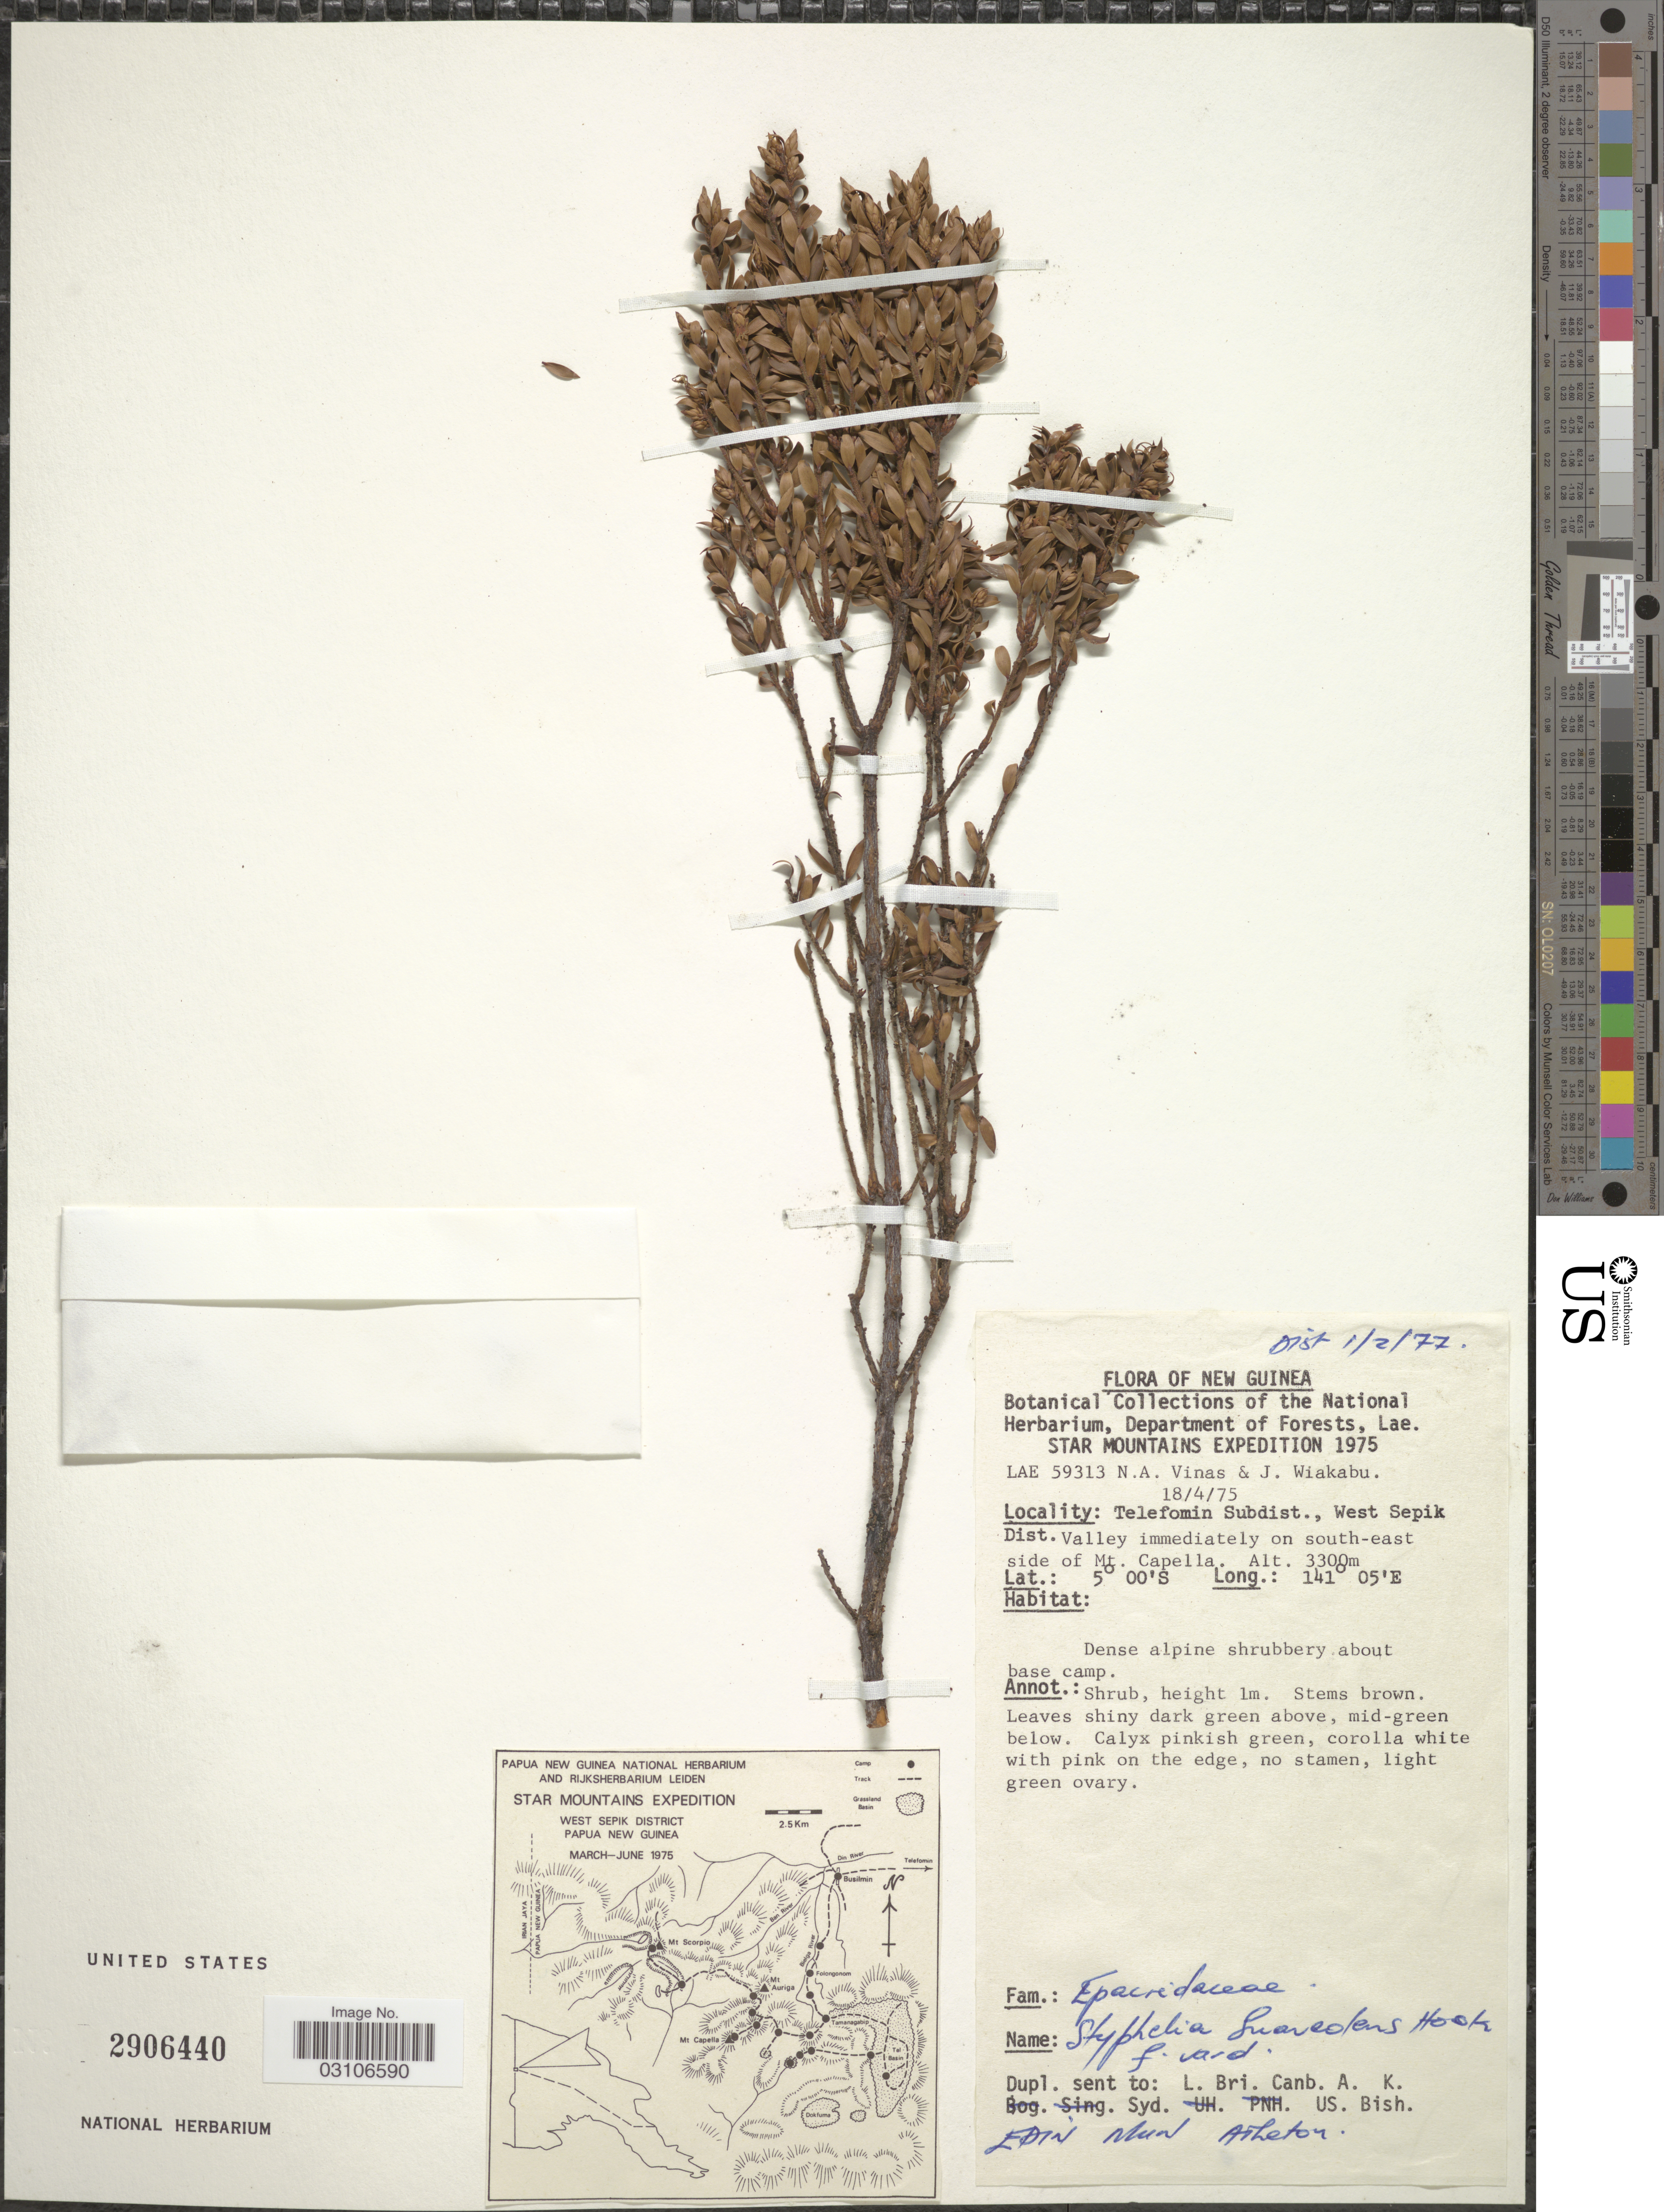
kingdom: Plantae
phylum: Tracheophyta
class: Magnoliopsida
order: Ericales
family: Ericaceae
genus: Styphelia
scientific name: Styphelia suaveolens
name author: (Hook. f.) Warb. ex P. Sarasin & Sarasin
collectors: N. Vinas & J. Wiakabu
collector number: LAE59313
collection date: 1975-04-18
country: Papua New Guinea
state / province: Sandaun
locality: New Guinea. Telefomin Subdist., West Sepik Dist. Valley immediately on south-east side of Mt. Capella.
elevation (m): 3300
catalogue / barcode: US 2906440